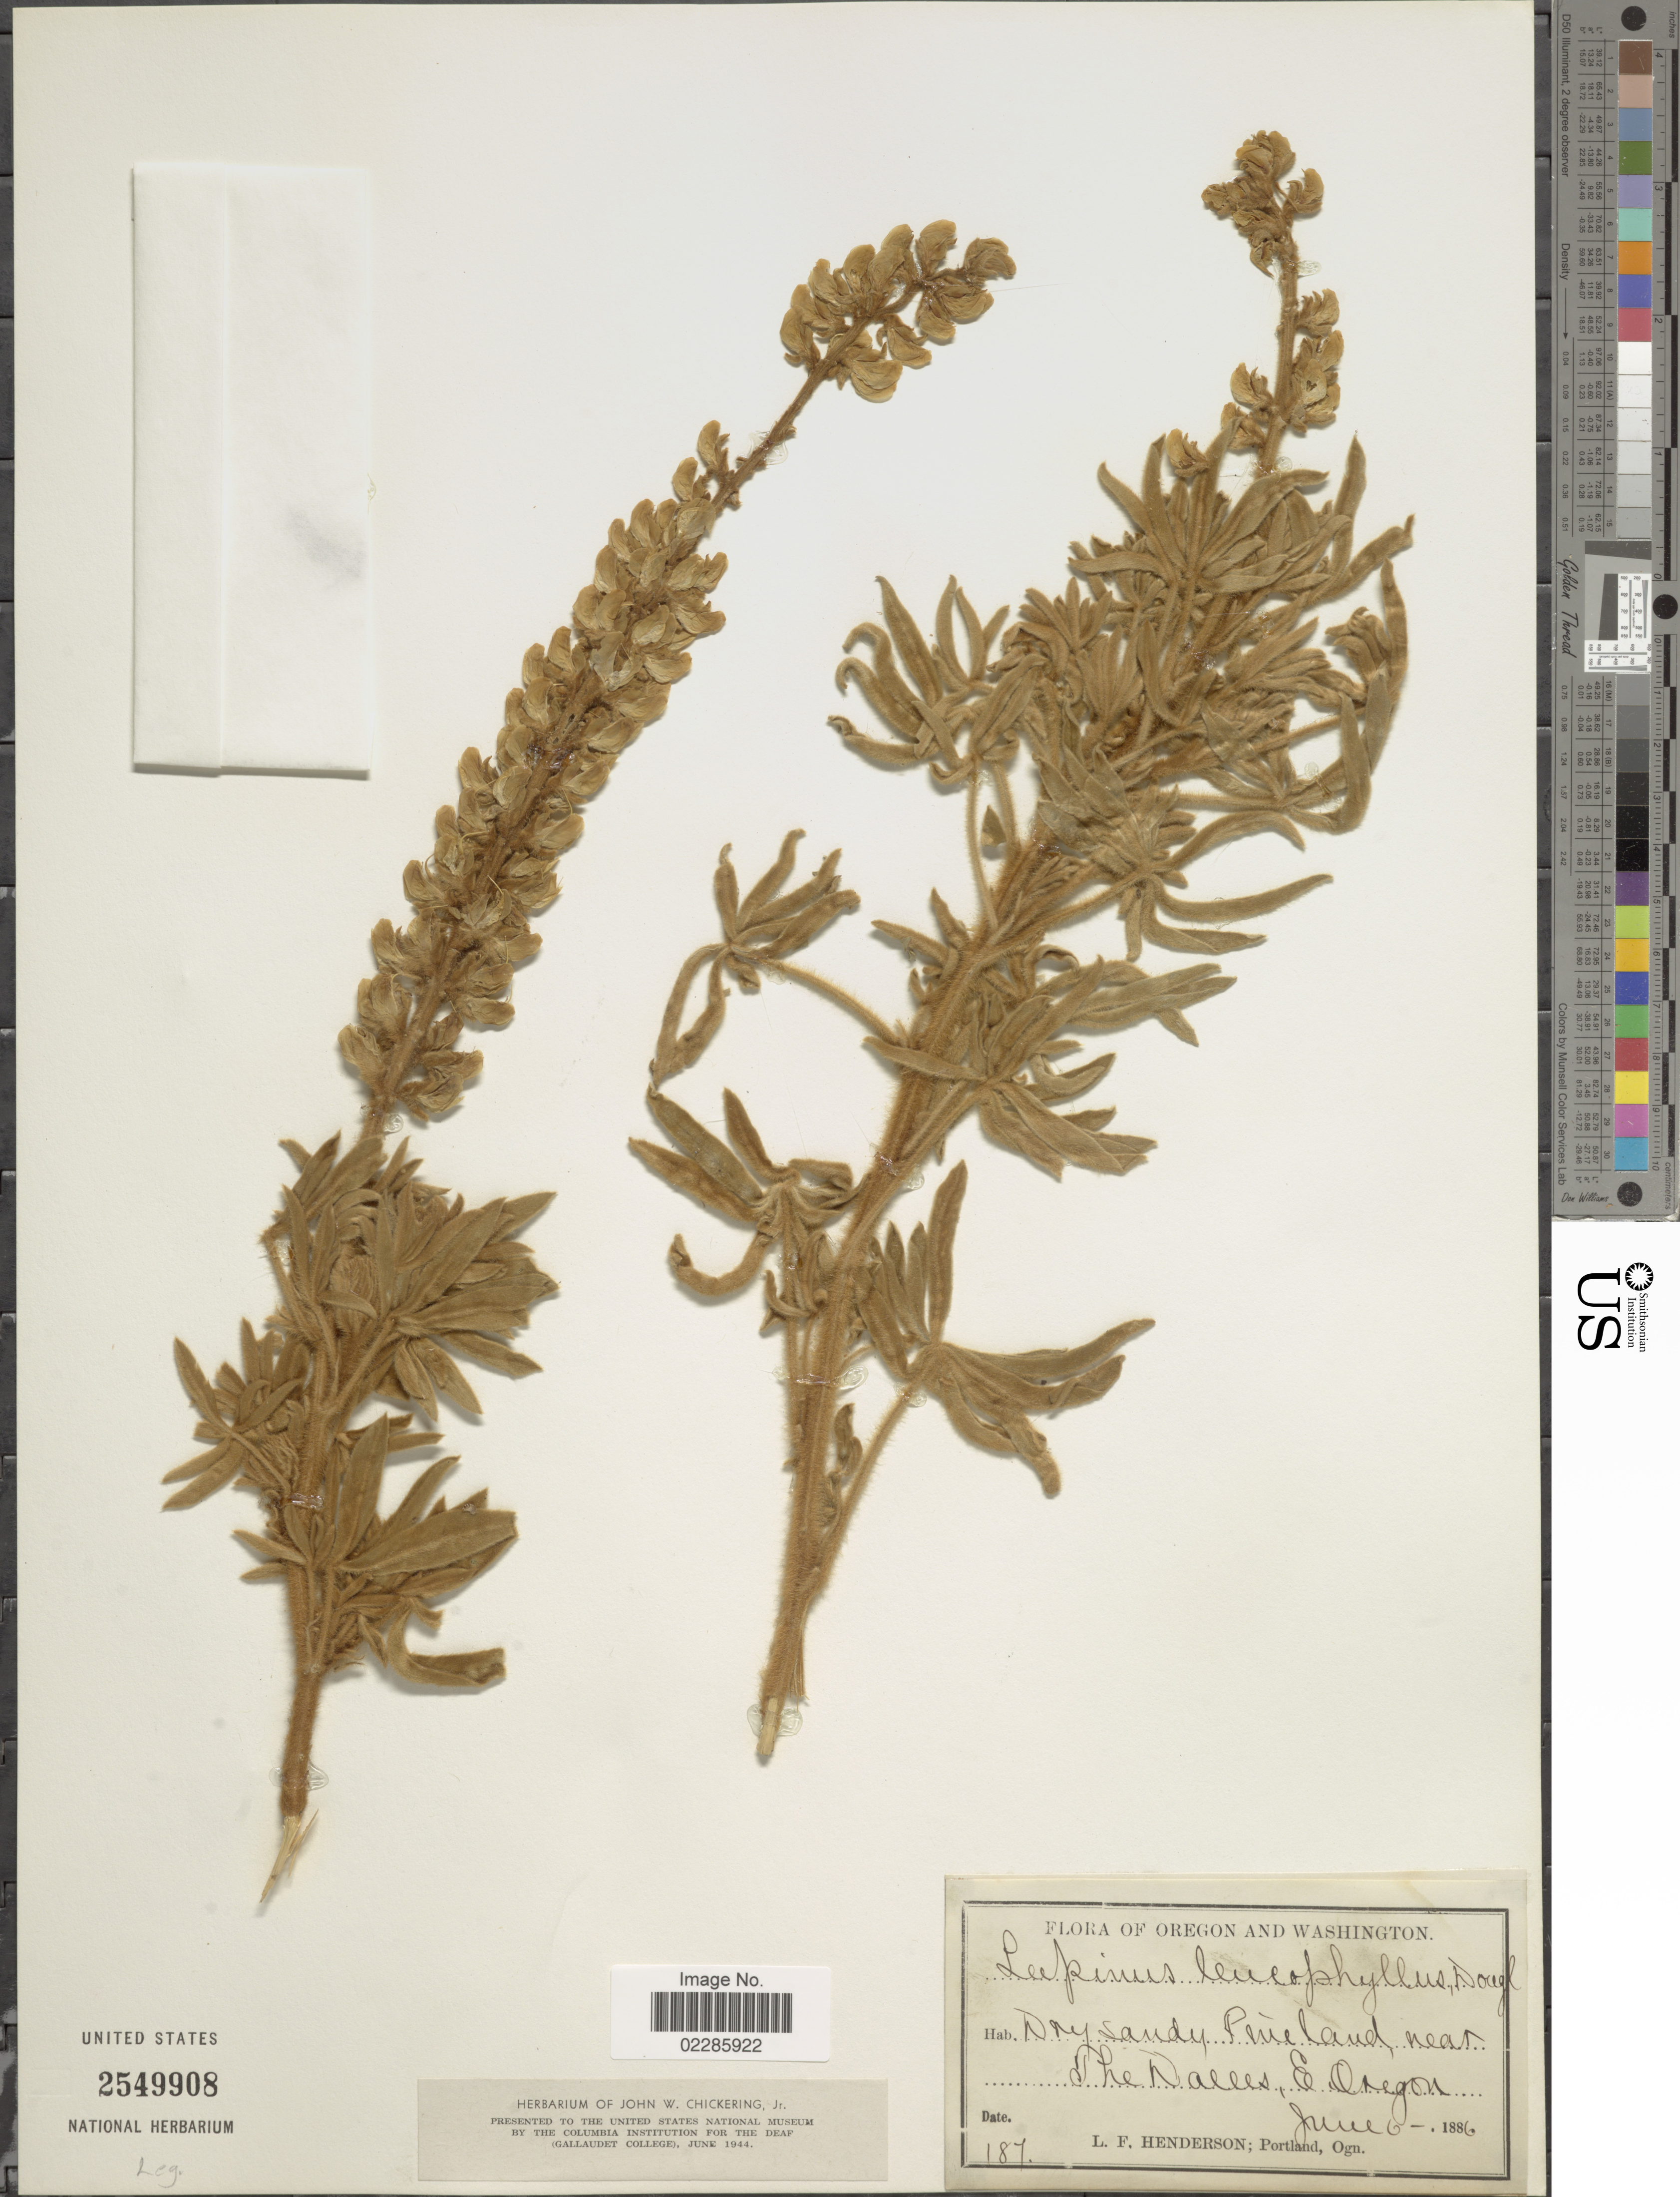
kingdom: Plantae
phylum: Tracheophyta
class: Magnoliopsida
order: Fabales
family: Fabaceae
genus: Lupinus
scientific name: Lupinus leucophyllus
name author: Douglas ex Lindl.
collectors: L. Henderson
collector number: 187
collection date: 1886-06-06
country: United States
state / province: Oregon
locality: near the Dalles, E Oregon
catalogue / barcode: US 2549908